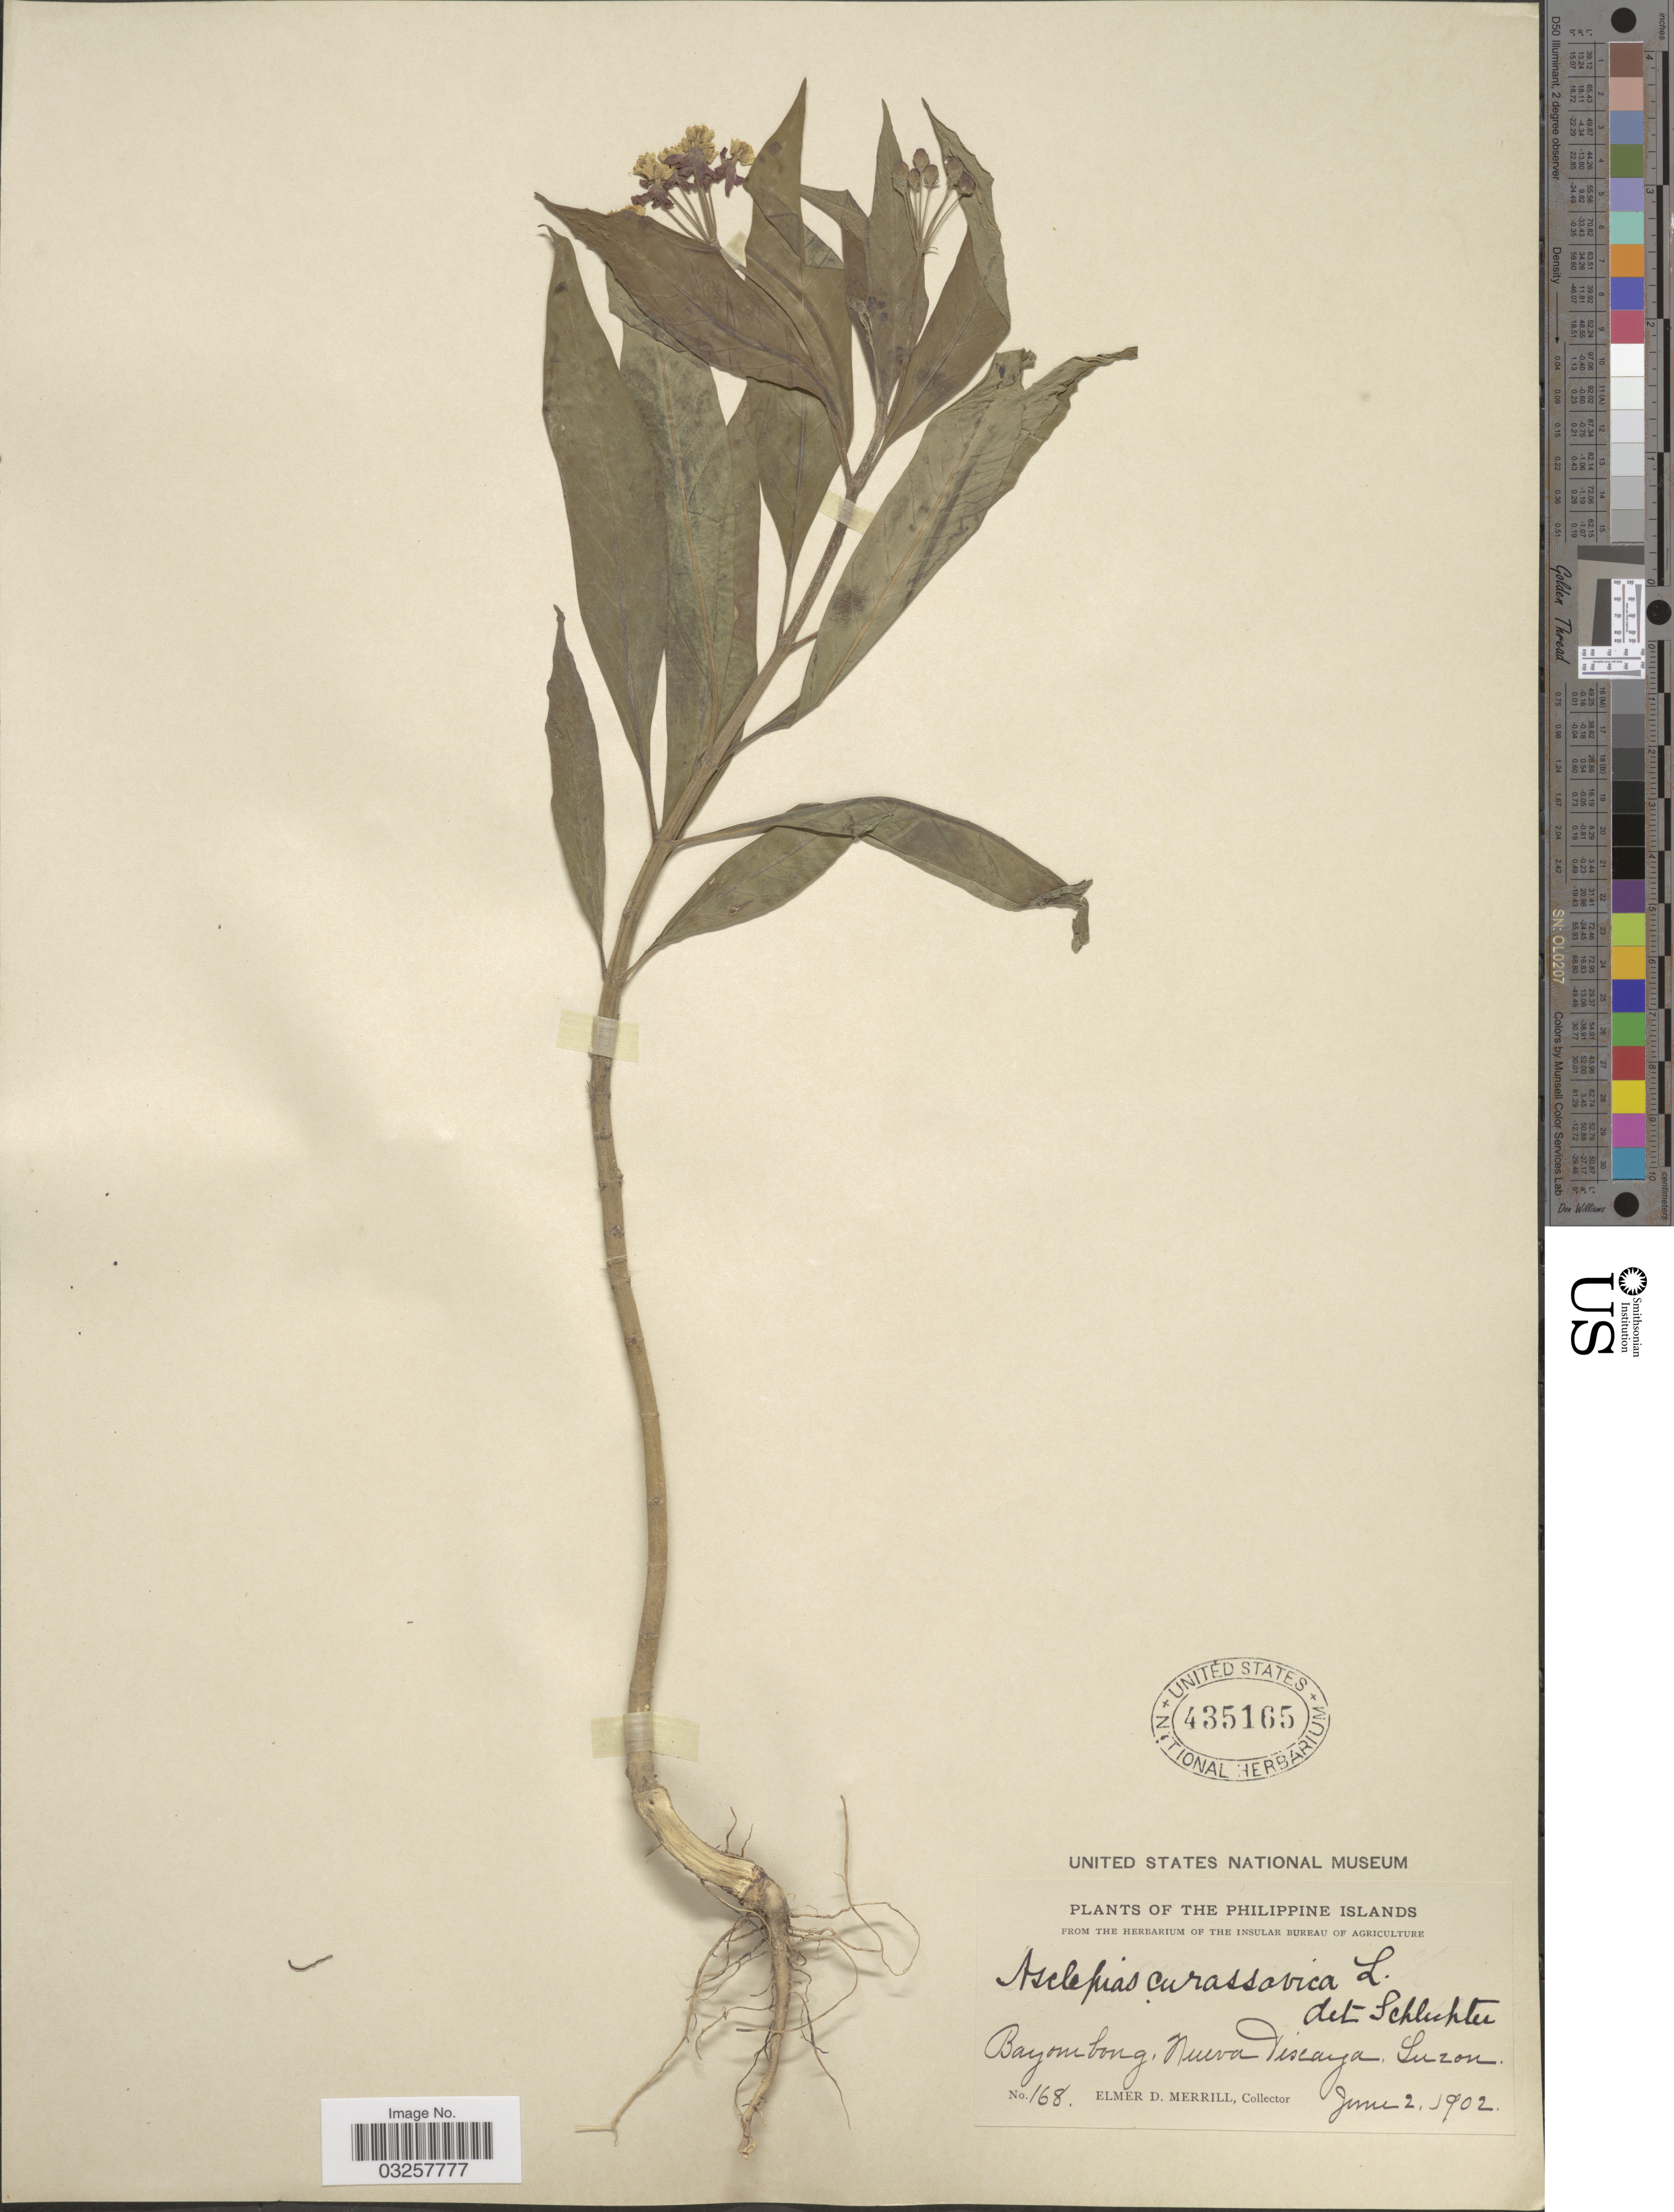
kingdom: Plantae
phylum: Tracheophyta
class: Magnoliopsida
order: Gentianales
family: Apocynaceae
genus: Asclepias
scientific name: Asclepias curassavica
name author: L.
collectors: E. D. Merrill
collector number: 168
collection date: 1902-06-02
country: Philippines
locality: Bayombong, Nueva Viscaya, Luzon.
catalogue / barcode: US 435165